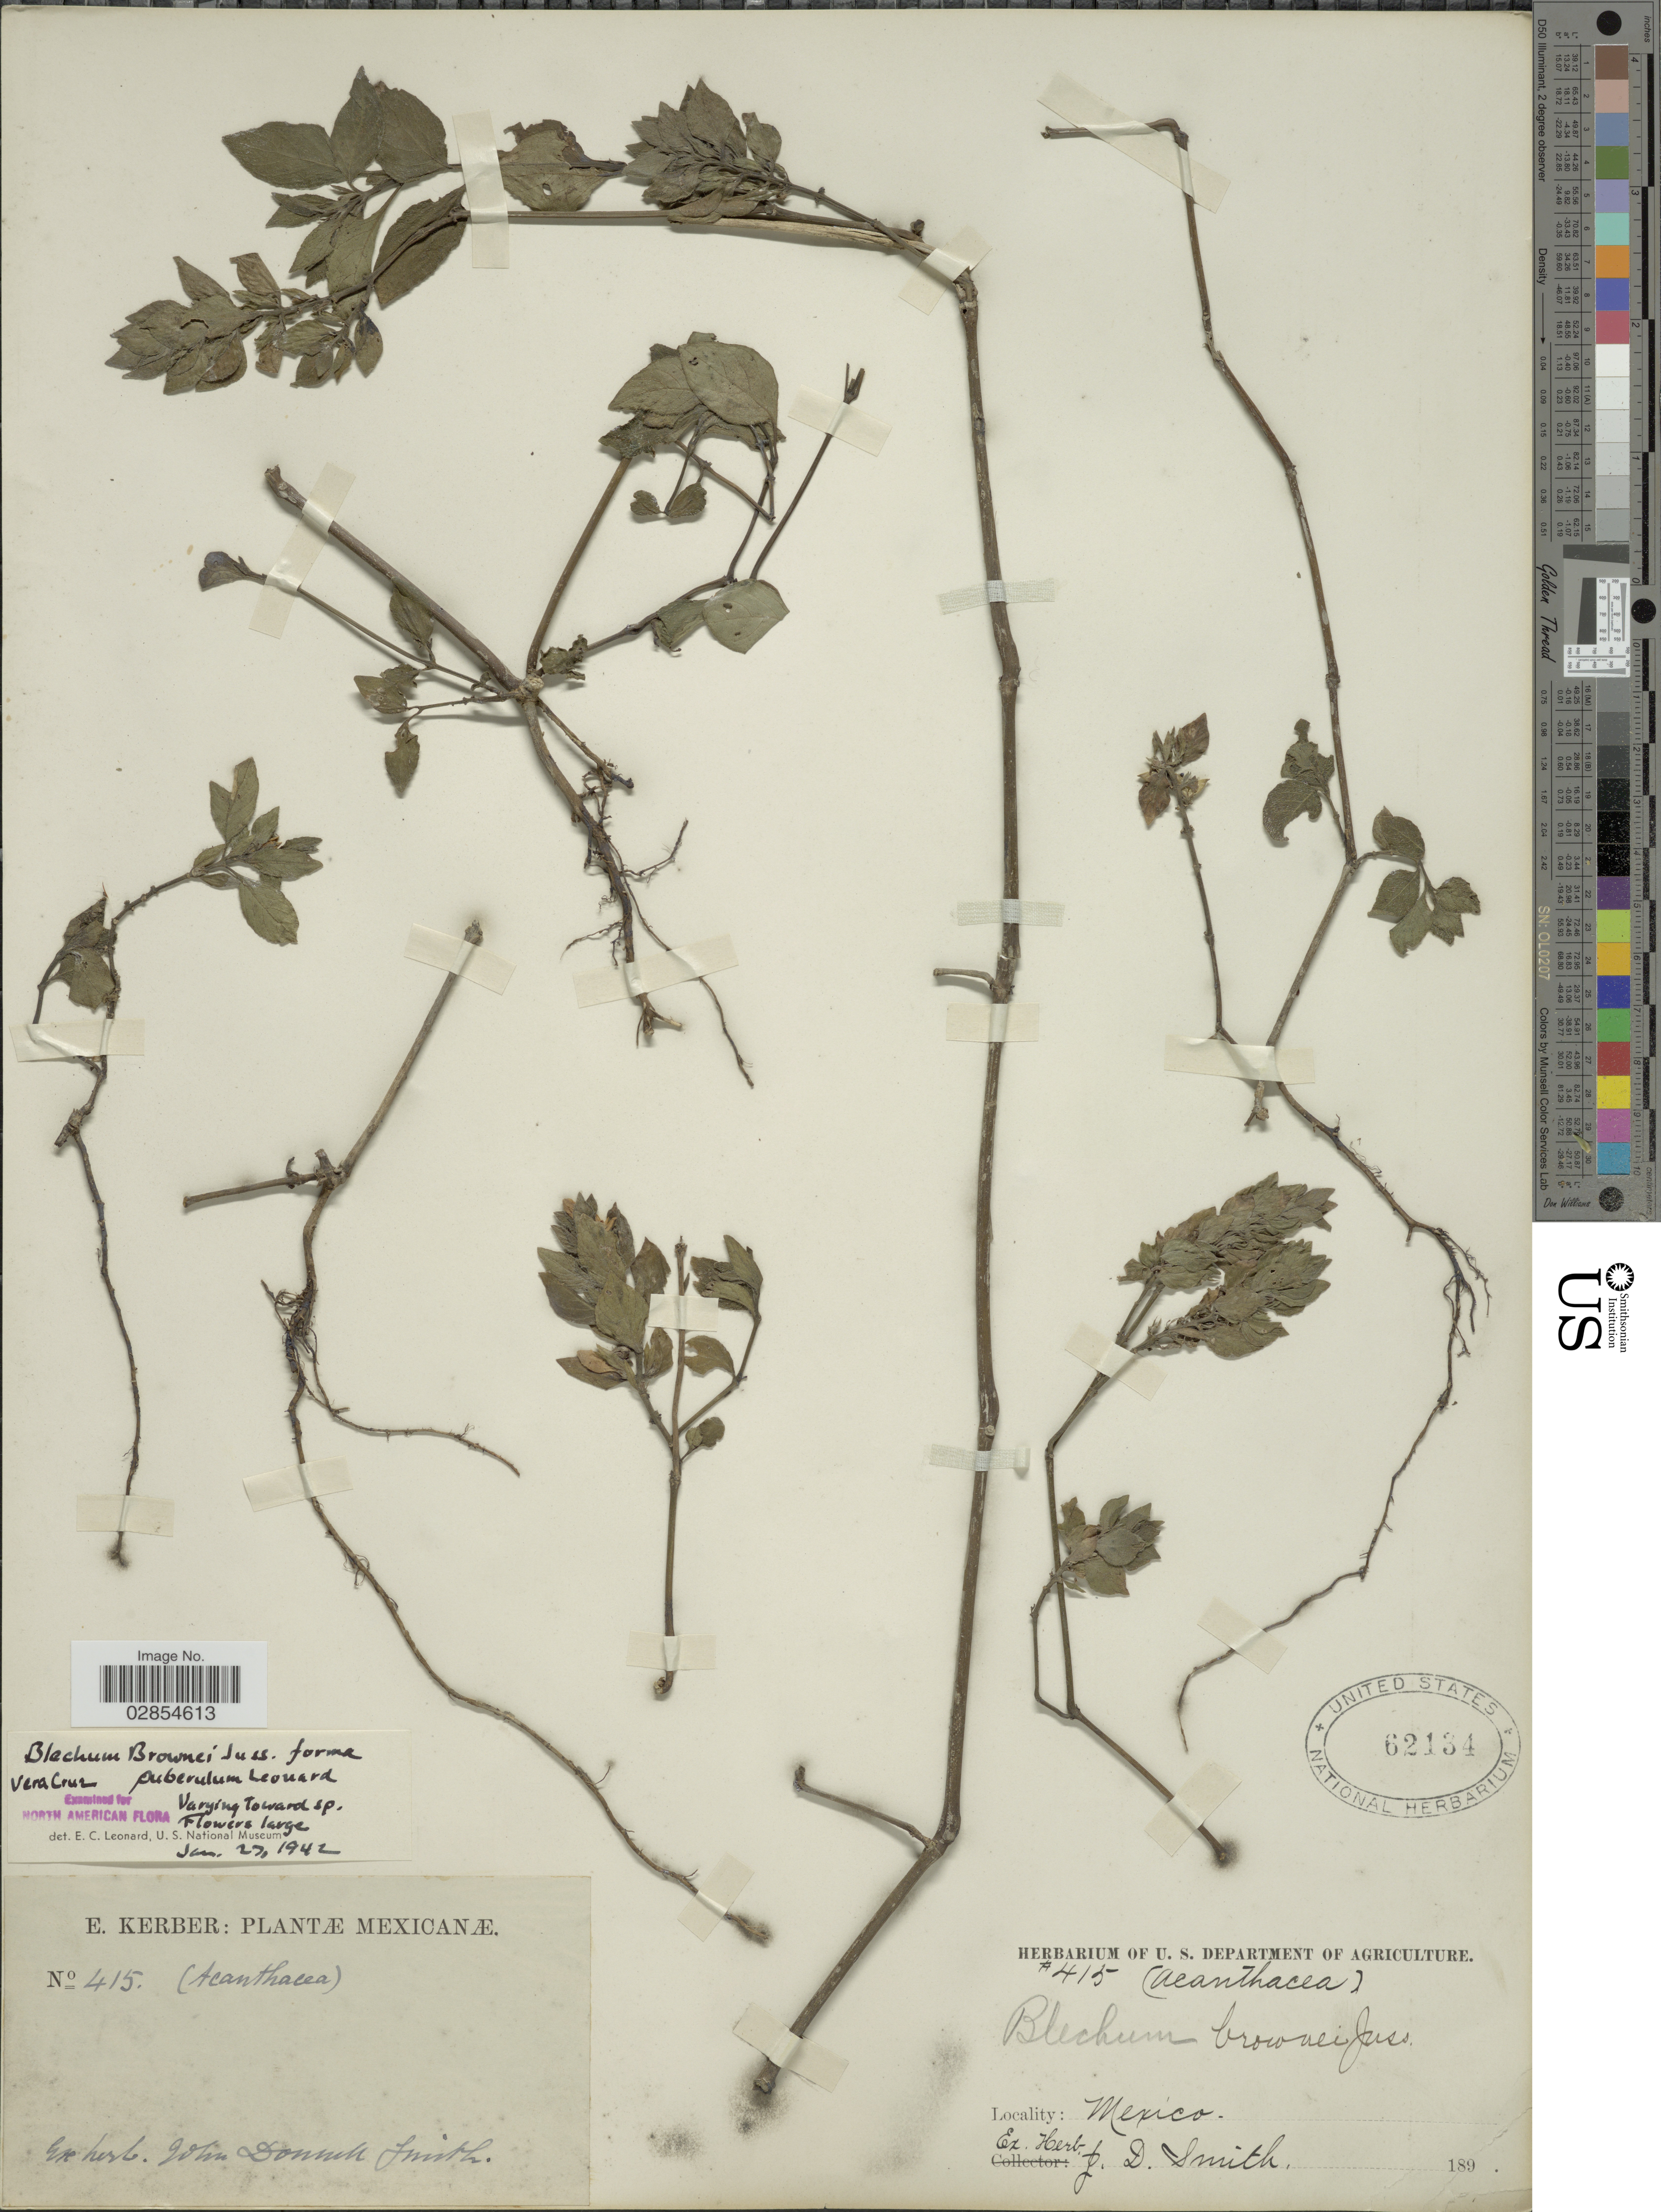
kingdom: Plantae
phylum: Tracheophyta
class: Magnoliopsida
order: Lamiales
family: Acanthaceae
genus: Blechum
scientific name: Blechum pyramidatum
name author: (Lam.) Urb.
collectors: E. Kerber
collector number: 415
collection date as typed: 189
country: Mexico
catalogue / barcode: US 62134